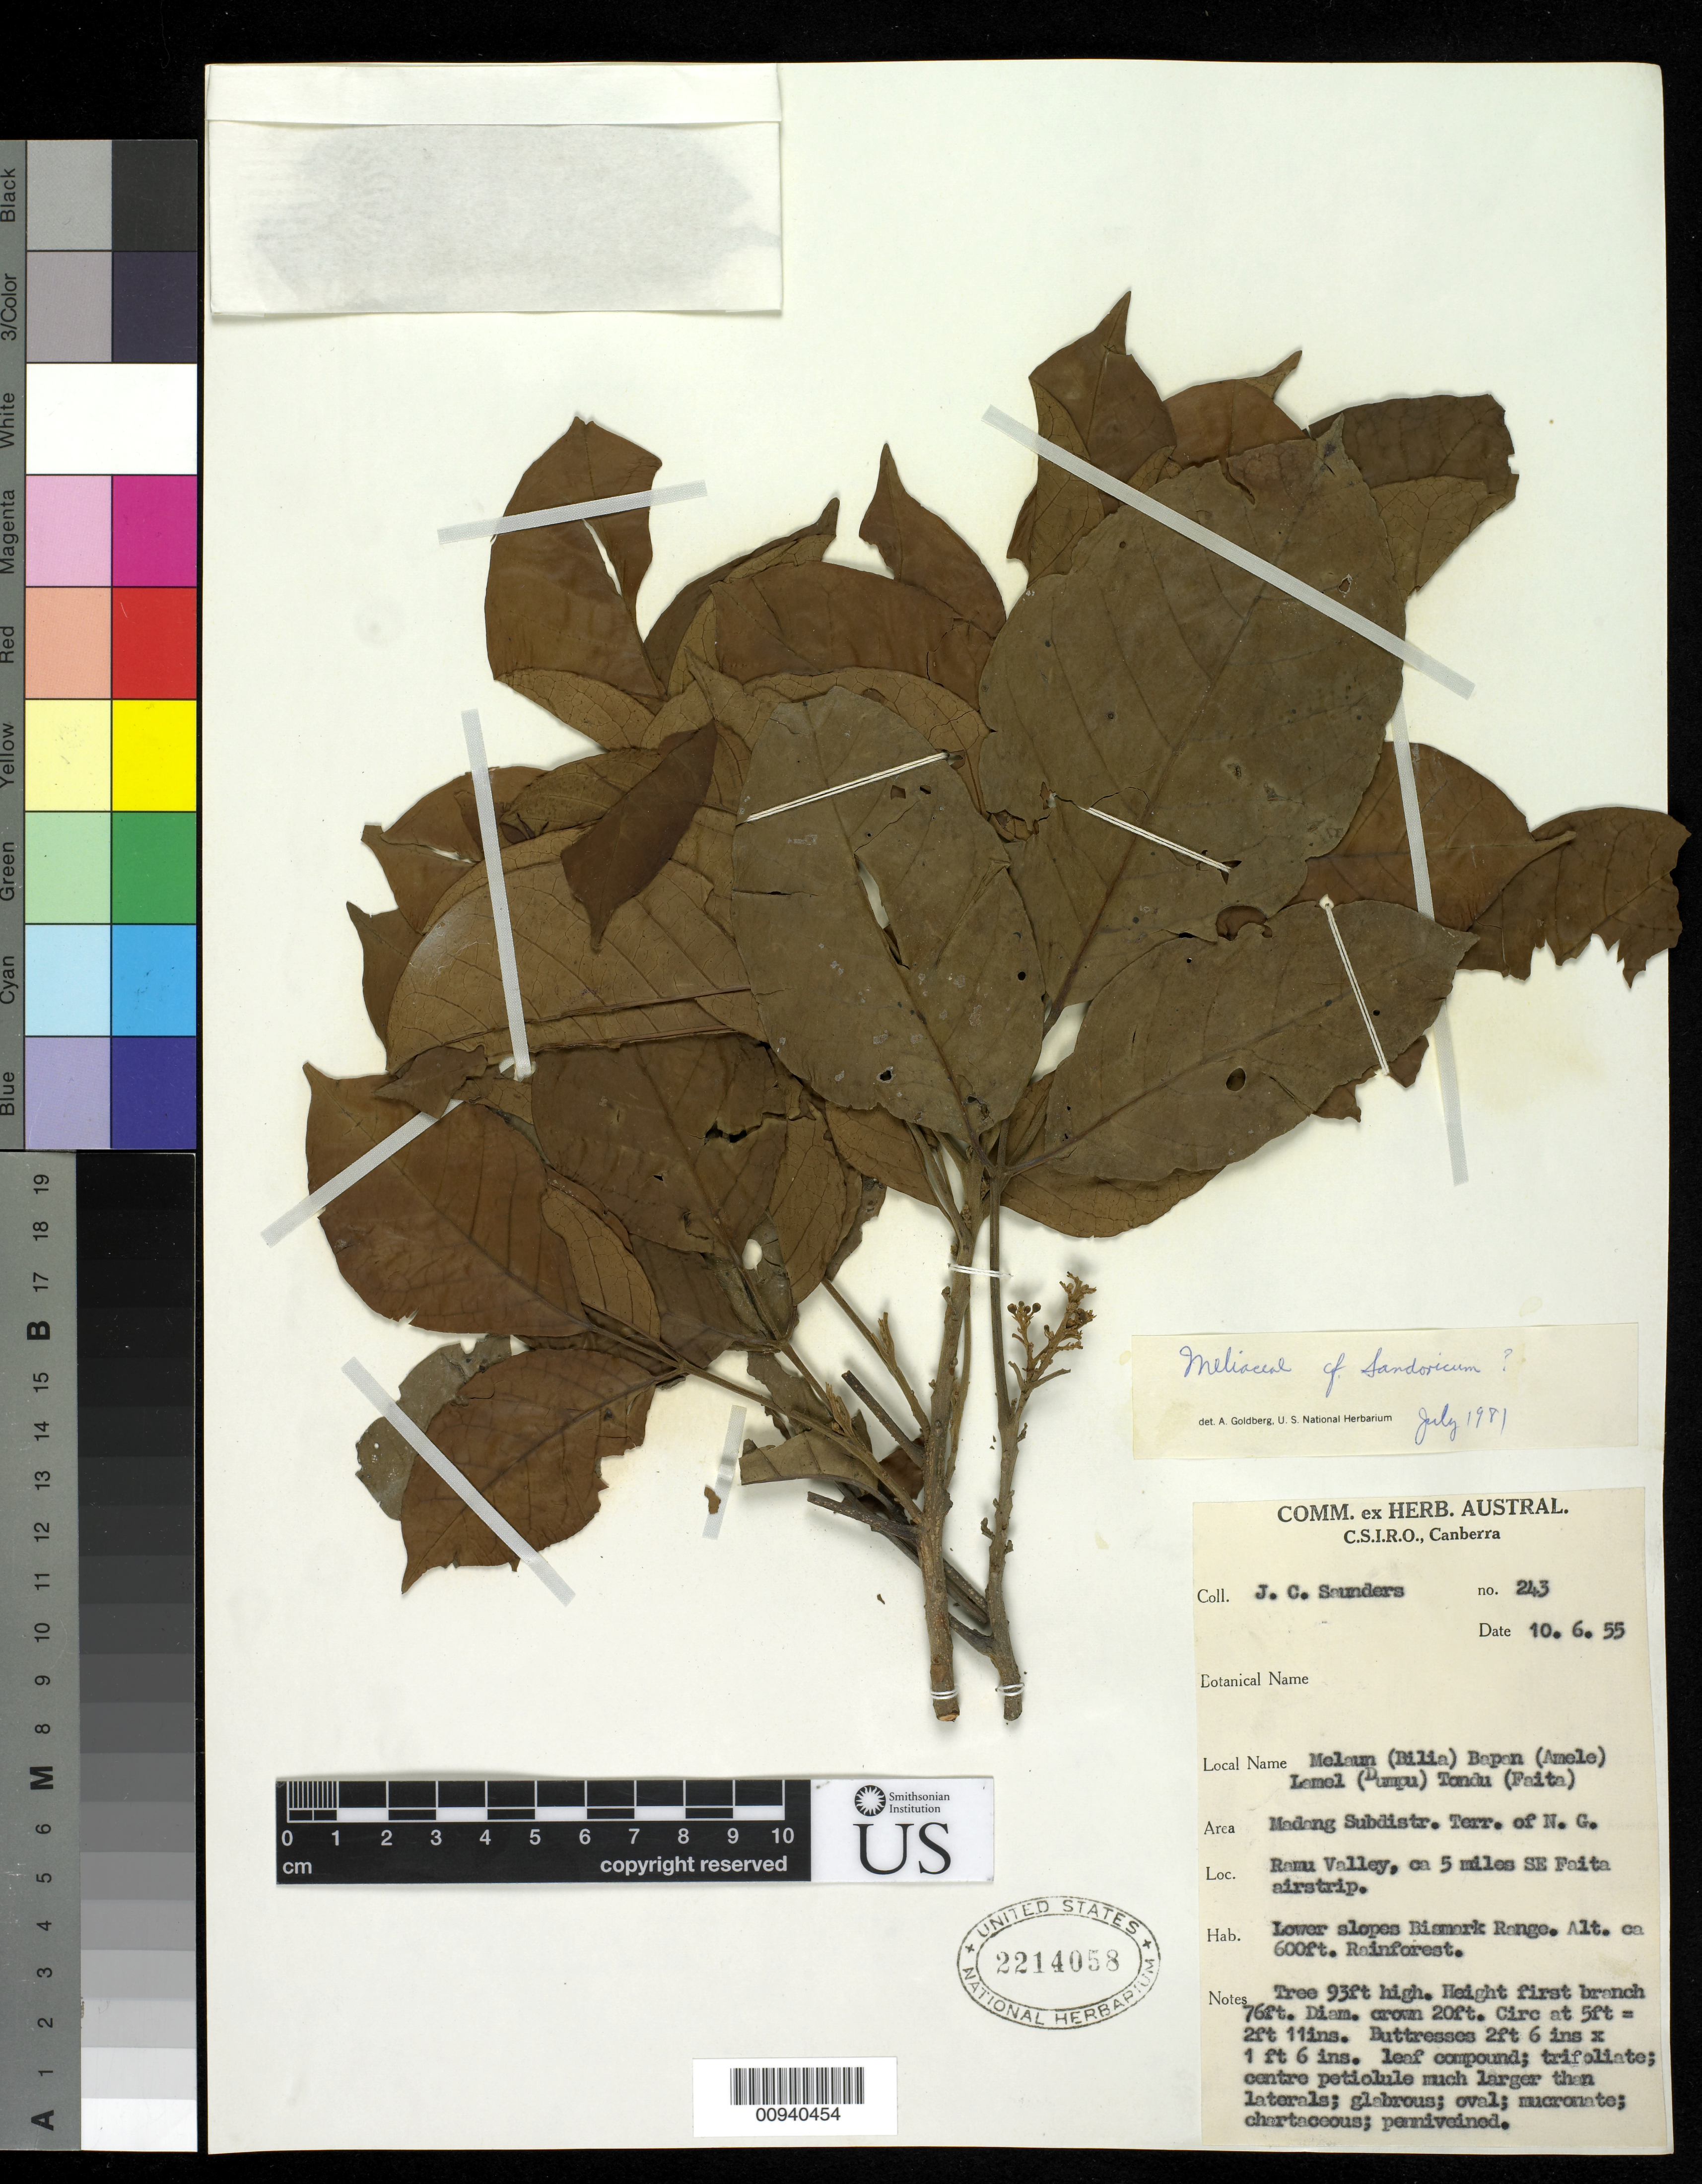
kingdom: Plantae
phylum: Tracheophyta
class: Magnoliopsida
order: Sapindales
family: Meliaceae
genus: Sandoricum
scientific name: Sandoricum sp.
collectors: J. C. Saunders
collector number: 243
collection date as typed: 10 Jun 1955 or 06 Oct 1955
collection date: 1955-06-10 or 1955-10-06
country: Papua New Guinea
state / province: Madang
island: New Guinea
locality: Ramu Valley, ca 5 miles SE Faita airstrip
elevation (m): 183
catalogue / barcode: US 2214058